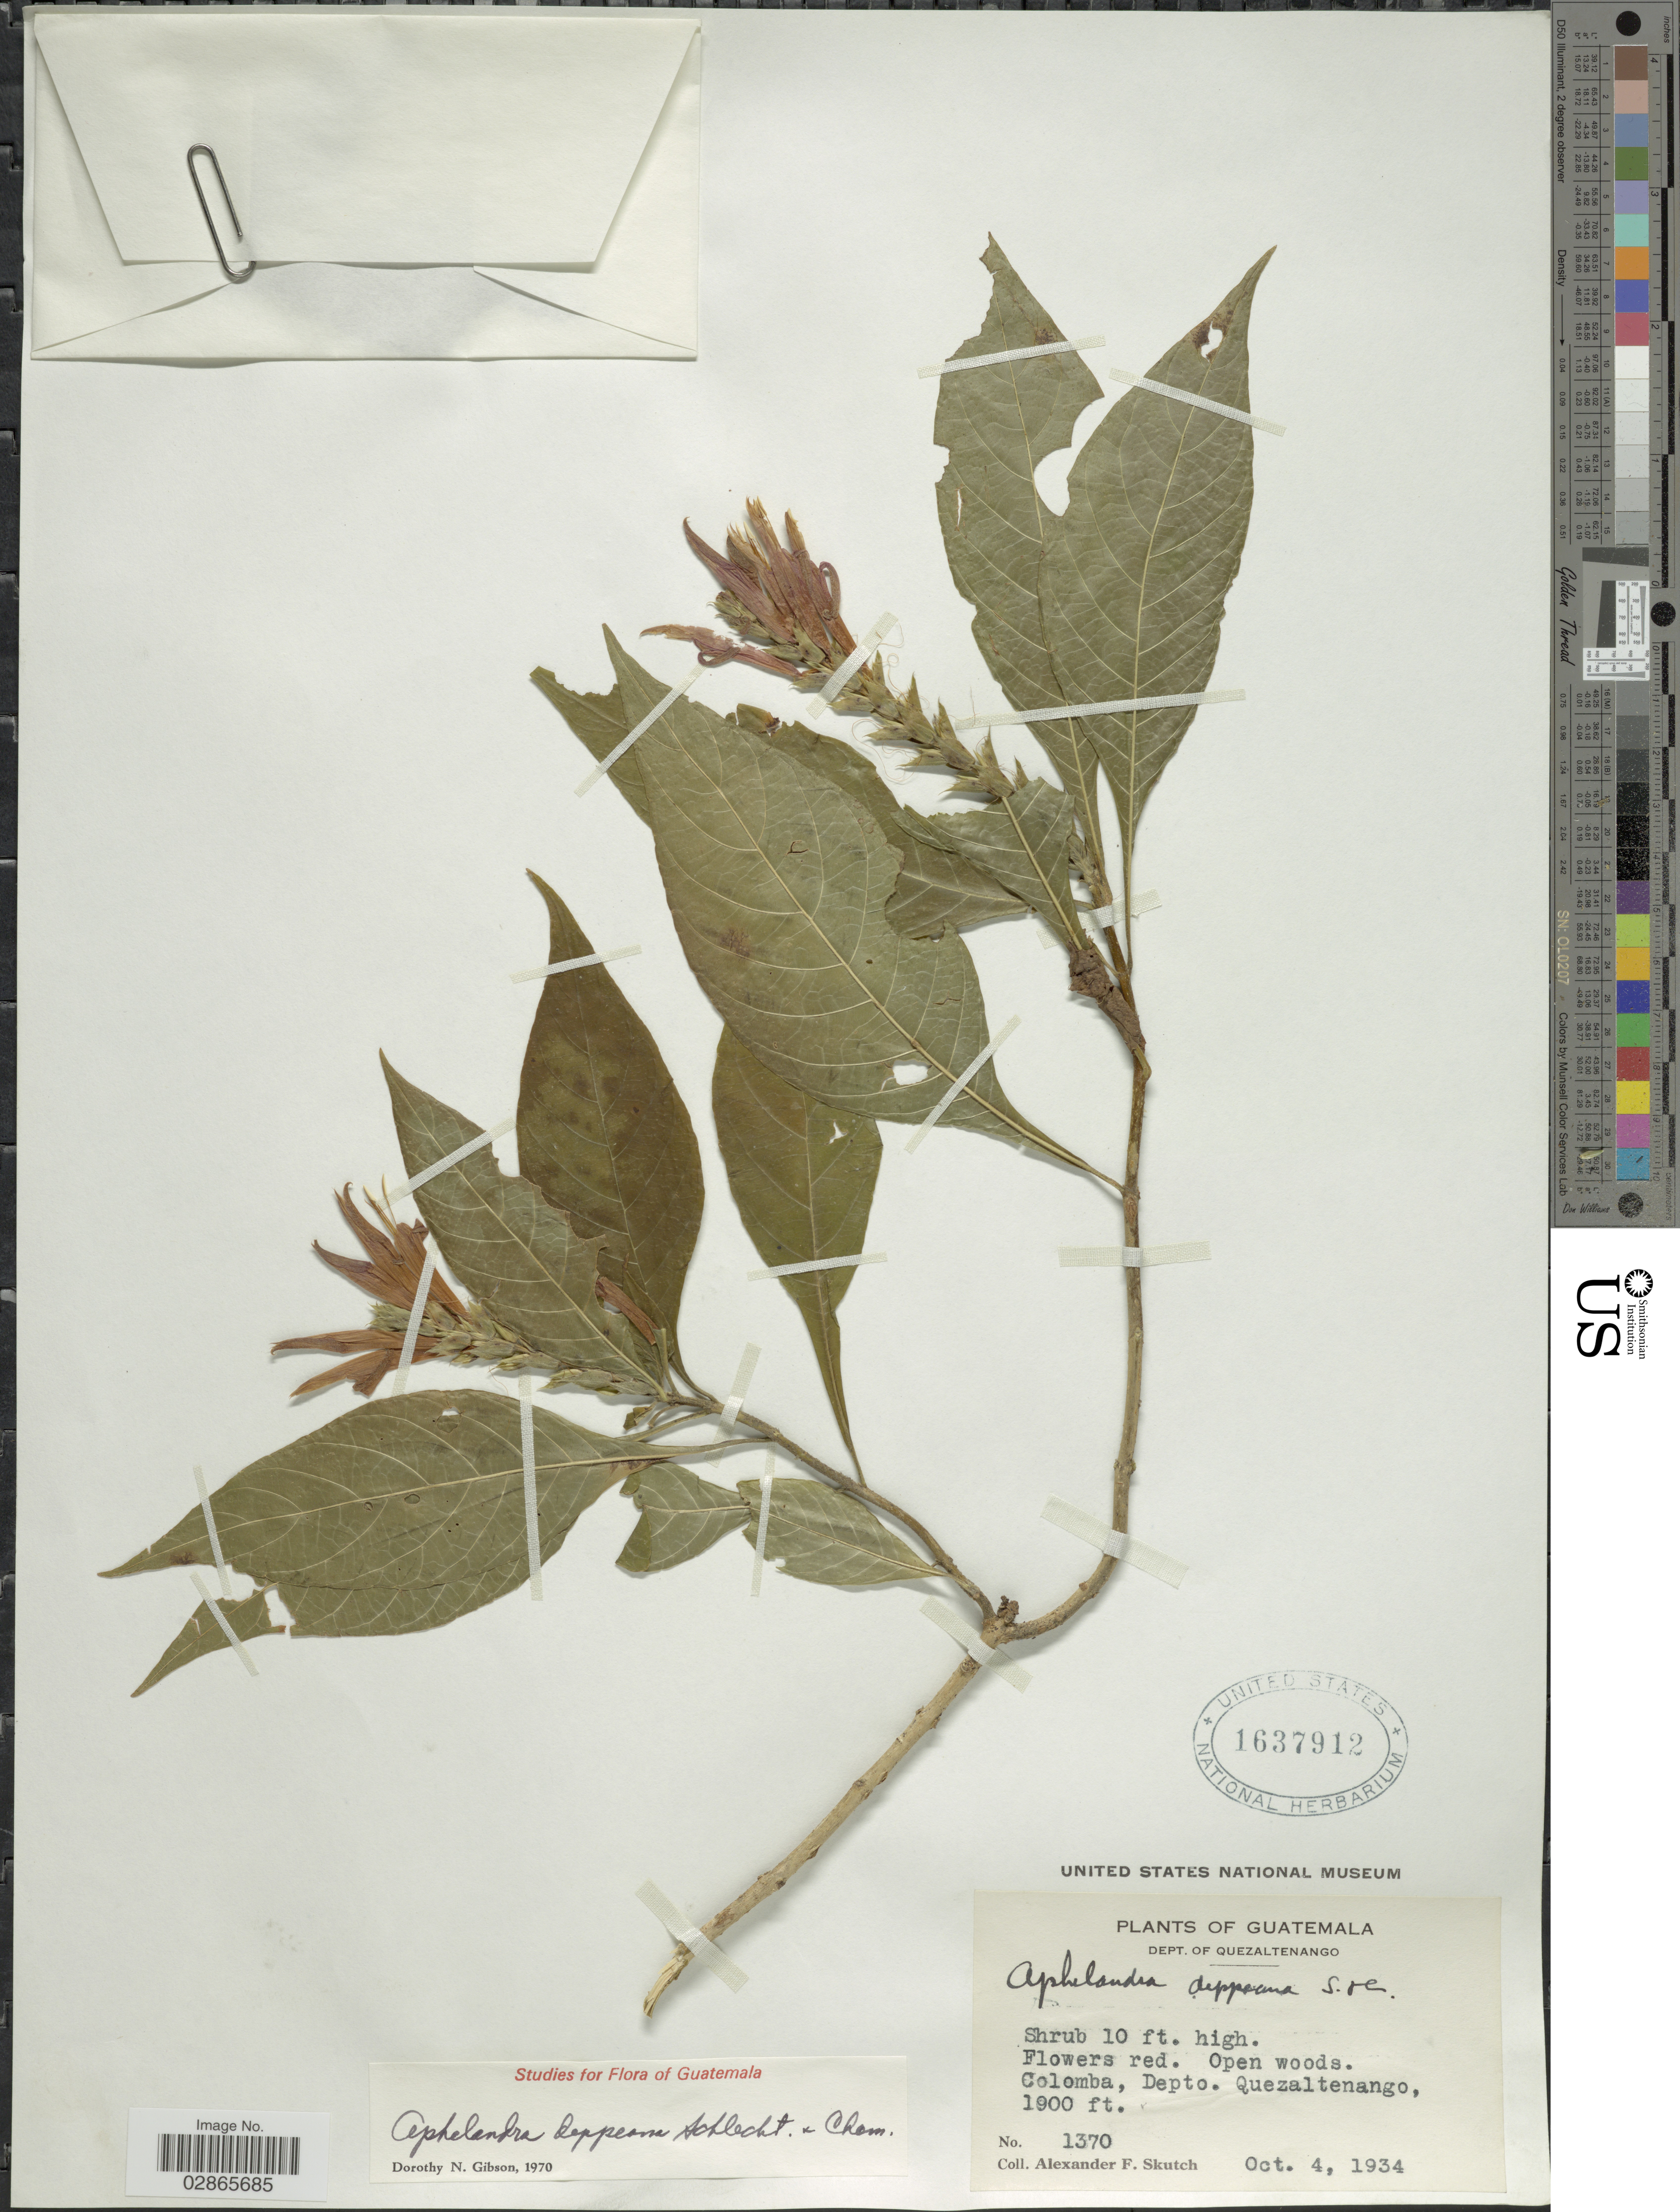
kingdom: Plantae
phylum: Tracheophyta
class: Magnoliopsida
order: Lamiales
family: Acanthaceae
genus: Aphelandra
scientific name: Aphelandra deppeana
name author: Schltdl. & Cham.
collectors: A. F. Skutch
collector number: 1370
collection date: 1934-10-04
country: Guatemala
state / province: Quetzaltenango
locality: Colomba, Depto. Quezaltenango.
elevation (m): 579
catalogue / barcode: US 1637912